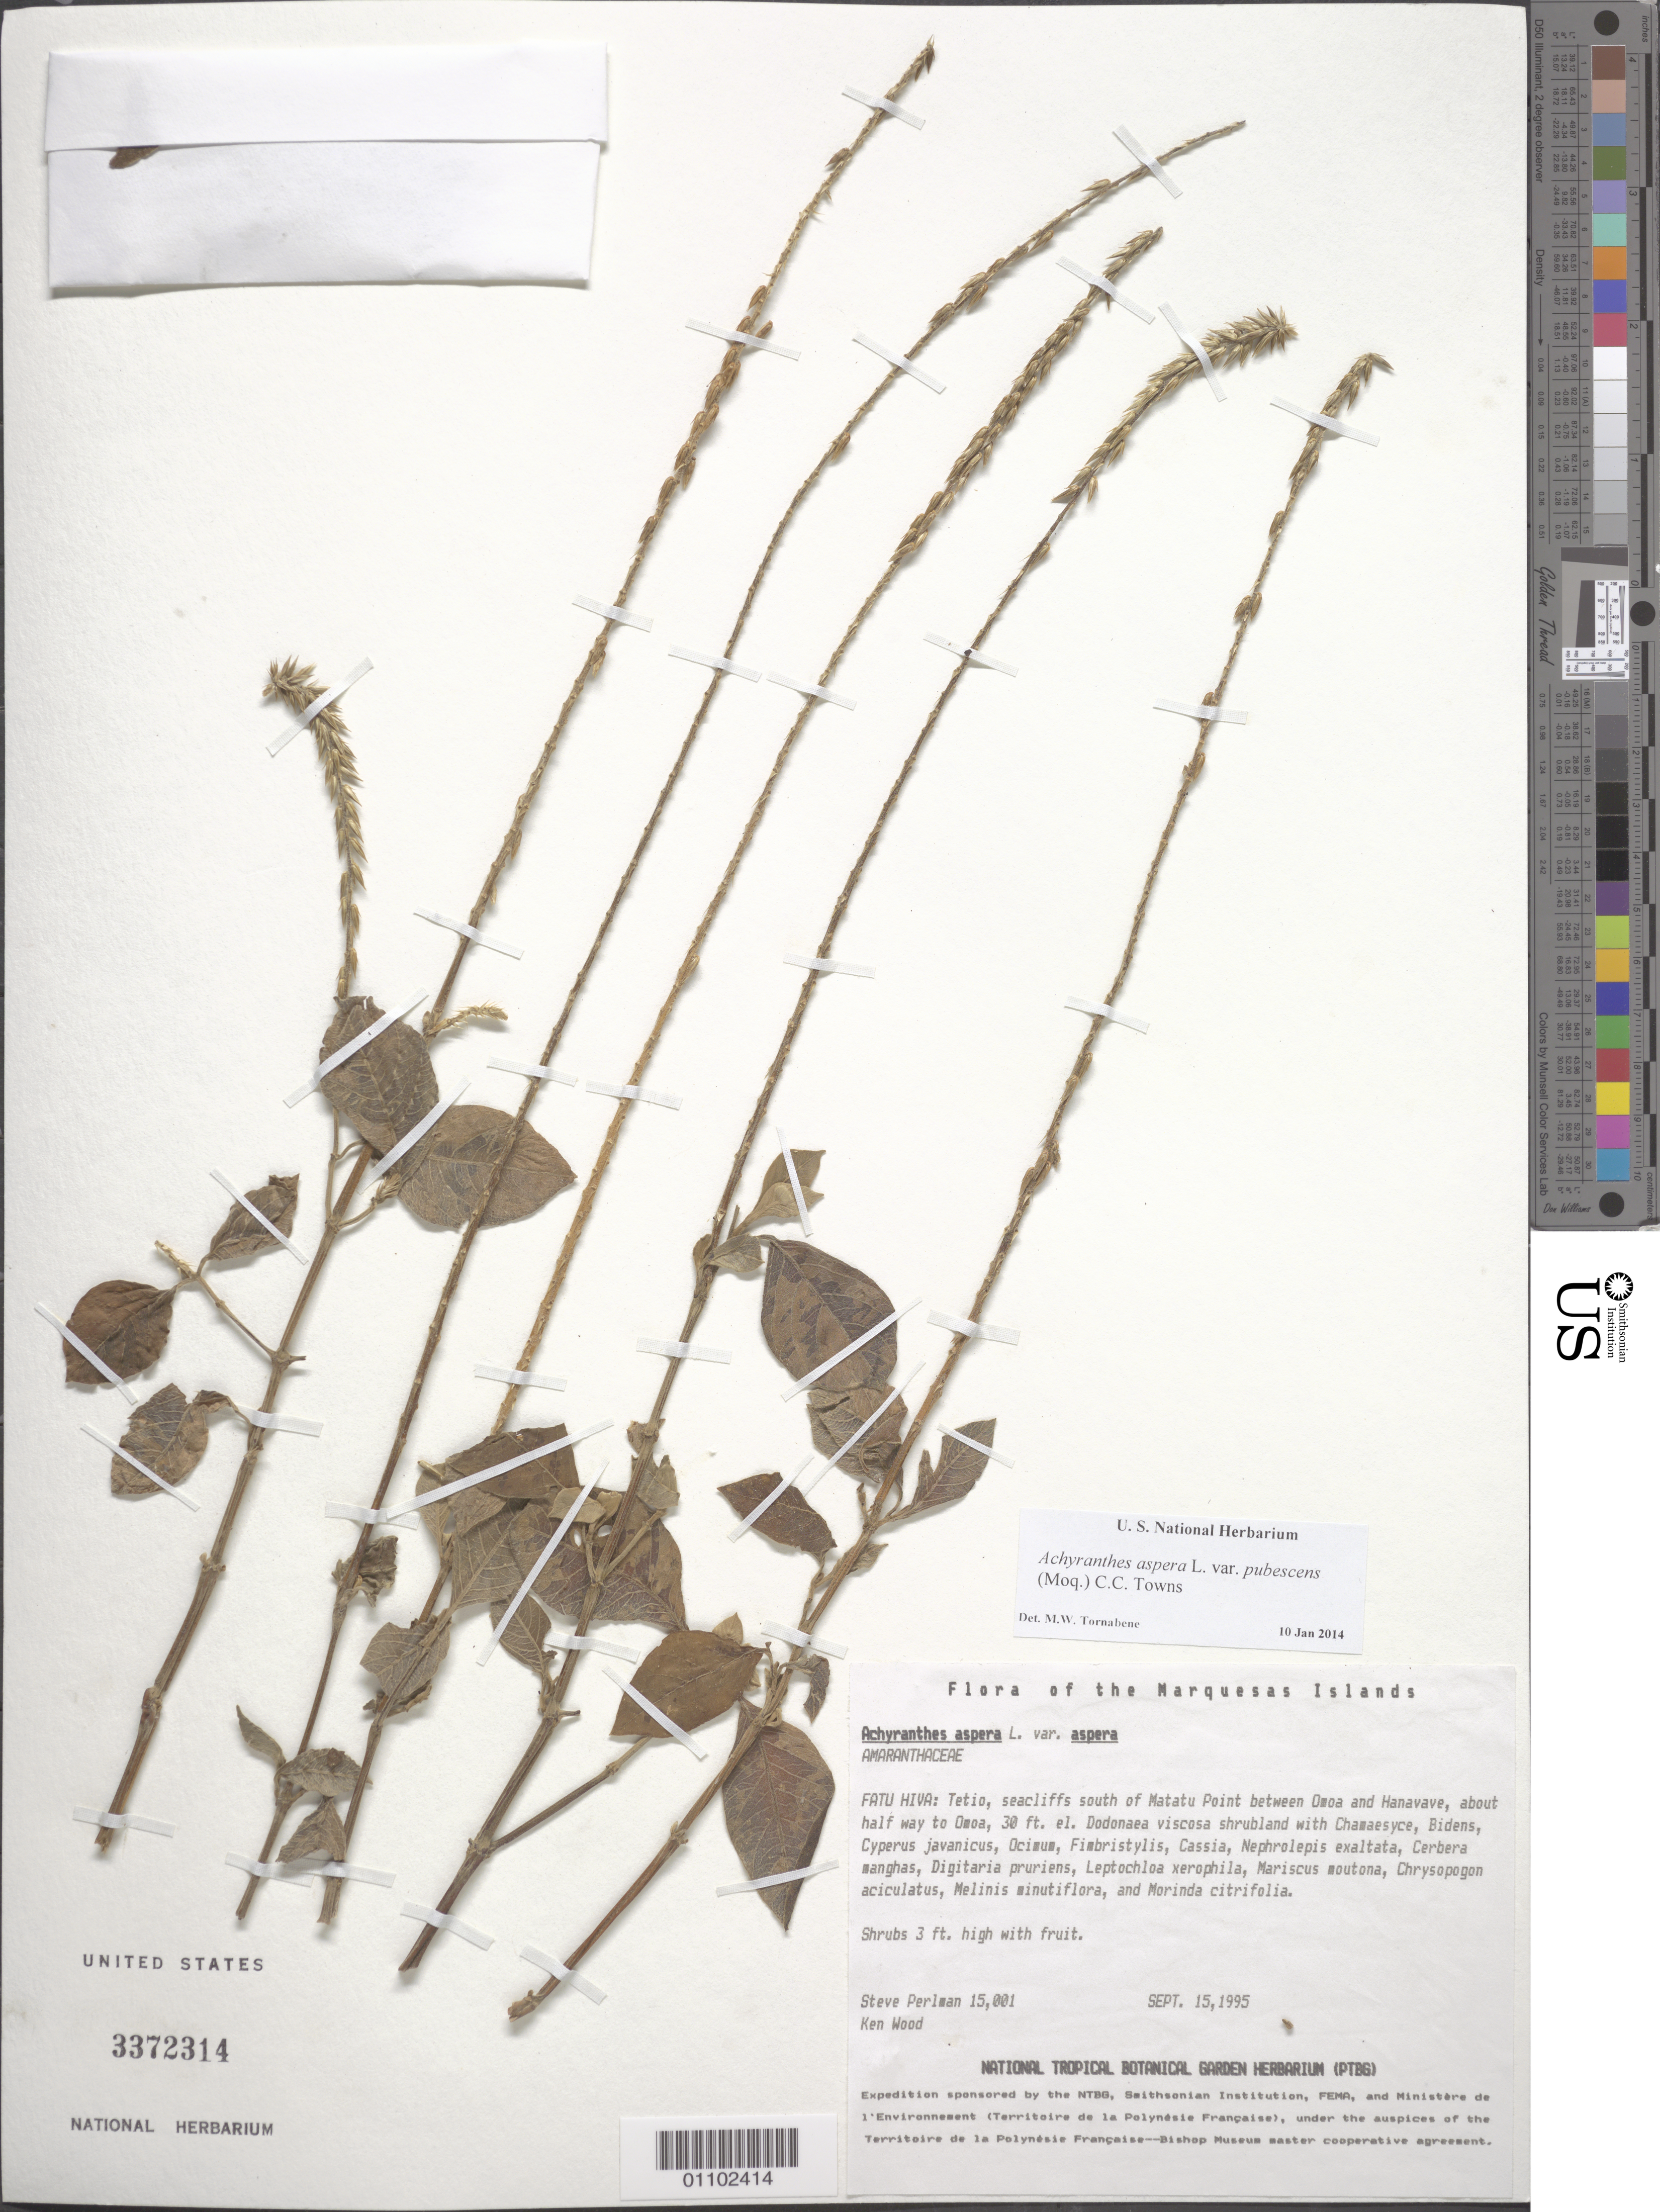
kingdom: Plantae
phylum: Tracheophyta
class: Magnoliopsida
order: Caryophyllales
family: Amaranthaceae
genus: Achyranthes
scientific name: Achyranthes aspera var. pubescens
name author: (Moq.) C. C. Towns.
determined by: Tornabene, Michael W., (BOT), Smithsonian Institution - National Museum of Natural History (UNITED STATES)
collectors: S. P. Perlman & K. R. Wood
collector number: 15001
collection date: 1995-09-15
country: French Polynesia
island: Fatu Hiva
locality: Tetio, seacliffs between 'Omo'a and Hanavave, Tetio lies S of Matatu Point, about half way to 'Omo'a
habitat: In Dodonaea viscosa shrubland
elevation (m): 9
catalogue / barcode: US 3372314